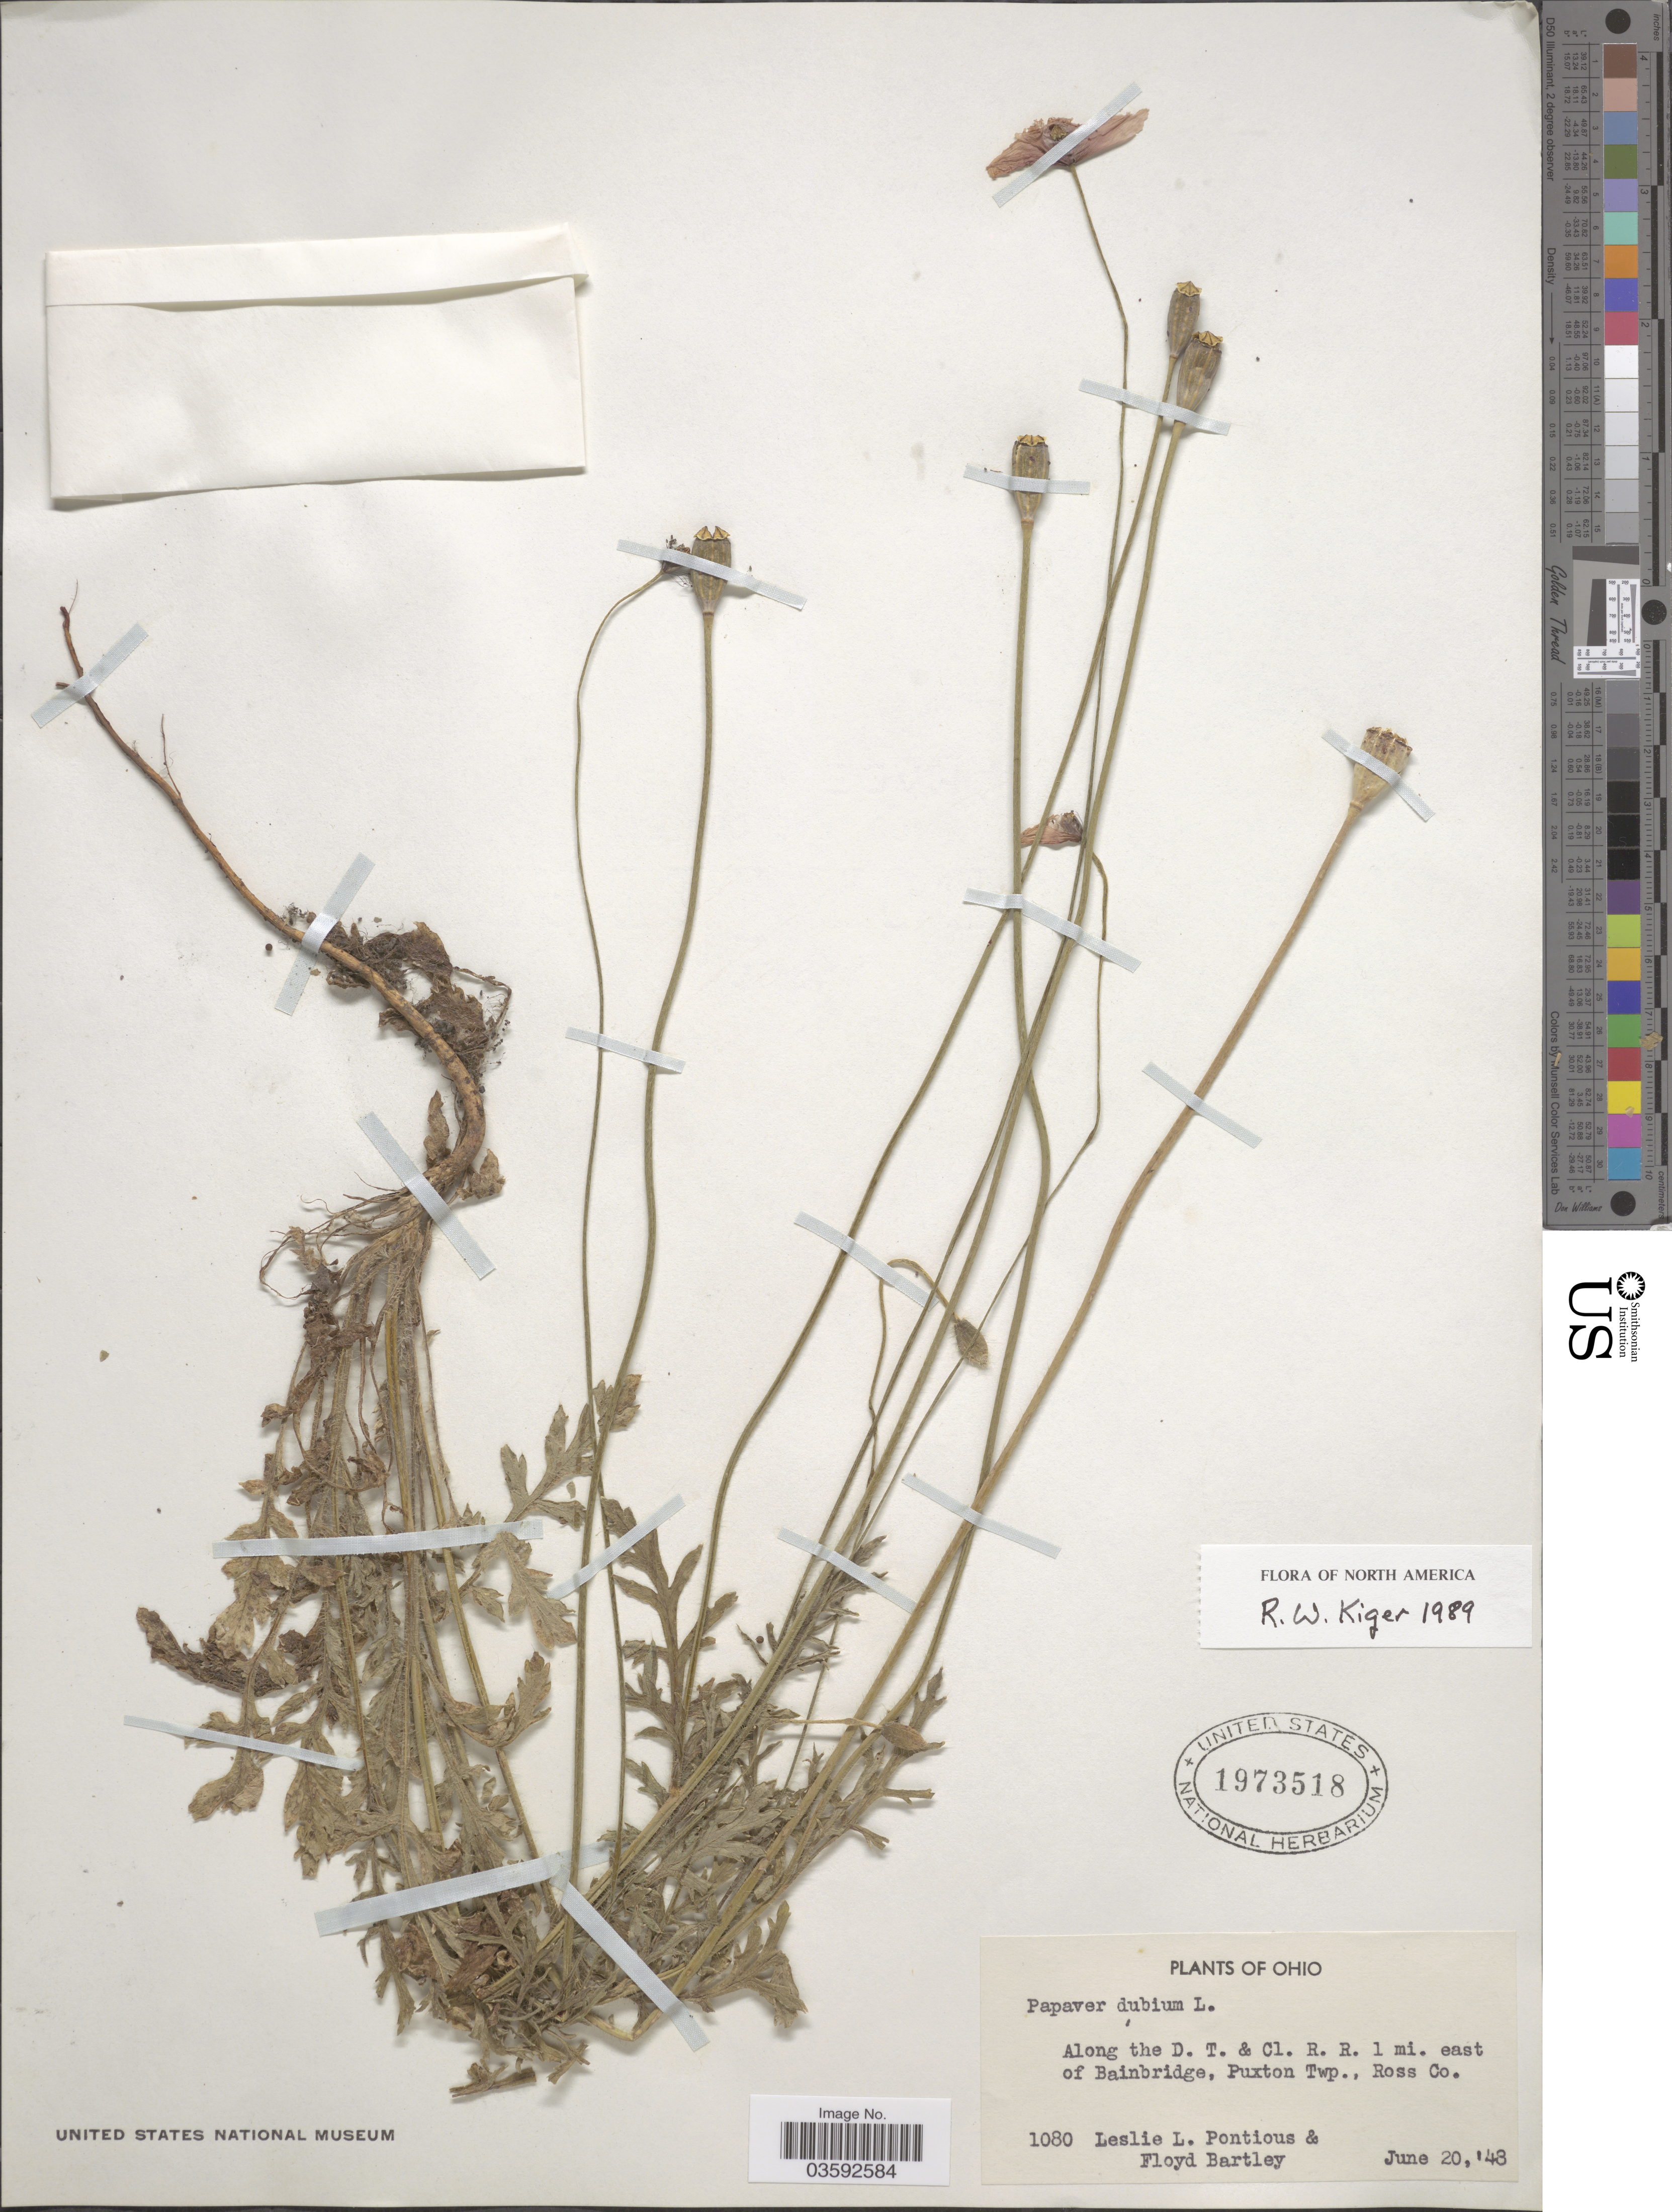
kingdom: Plantae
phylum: Tracheophyta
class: Magnoliopsida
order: Ranunculales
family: Papaveraceae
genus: Papaver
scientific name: Papaver dubium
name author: L.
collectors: L. L. Pontious & F. Bartley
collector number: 1080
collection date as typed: Transcribed d/m/y: 20/6/48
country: United States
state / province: Ohio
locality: Along the D. T. & Cl. R. R. 1 mi. east of Bainbridge, Puxton Twp., Ross Co.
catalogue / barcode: US 1973518